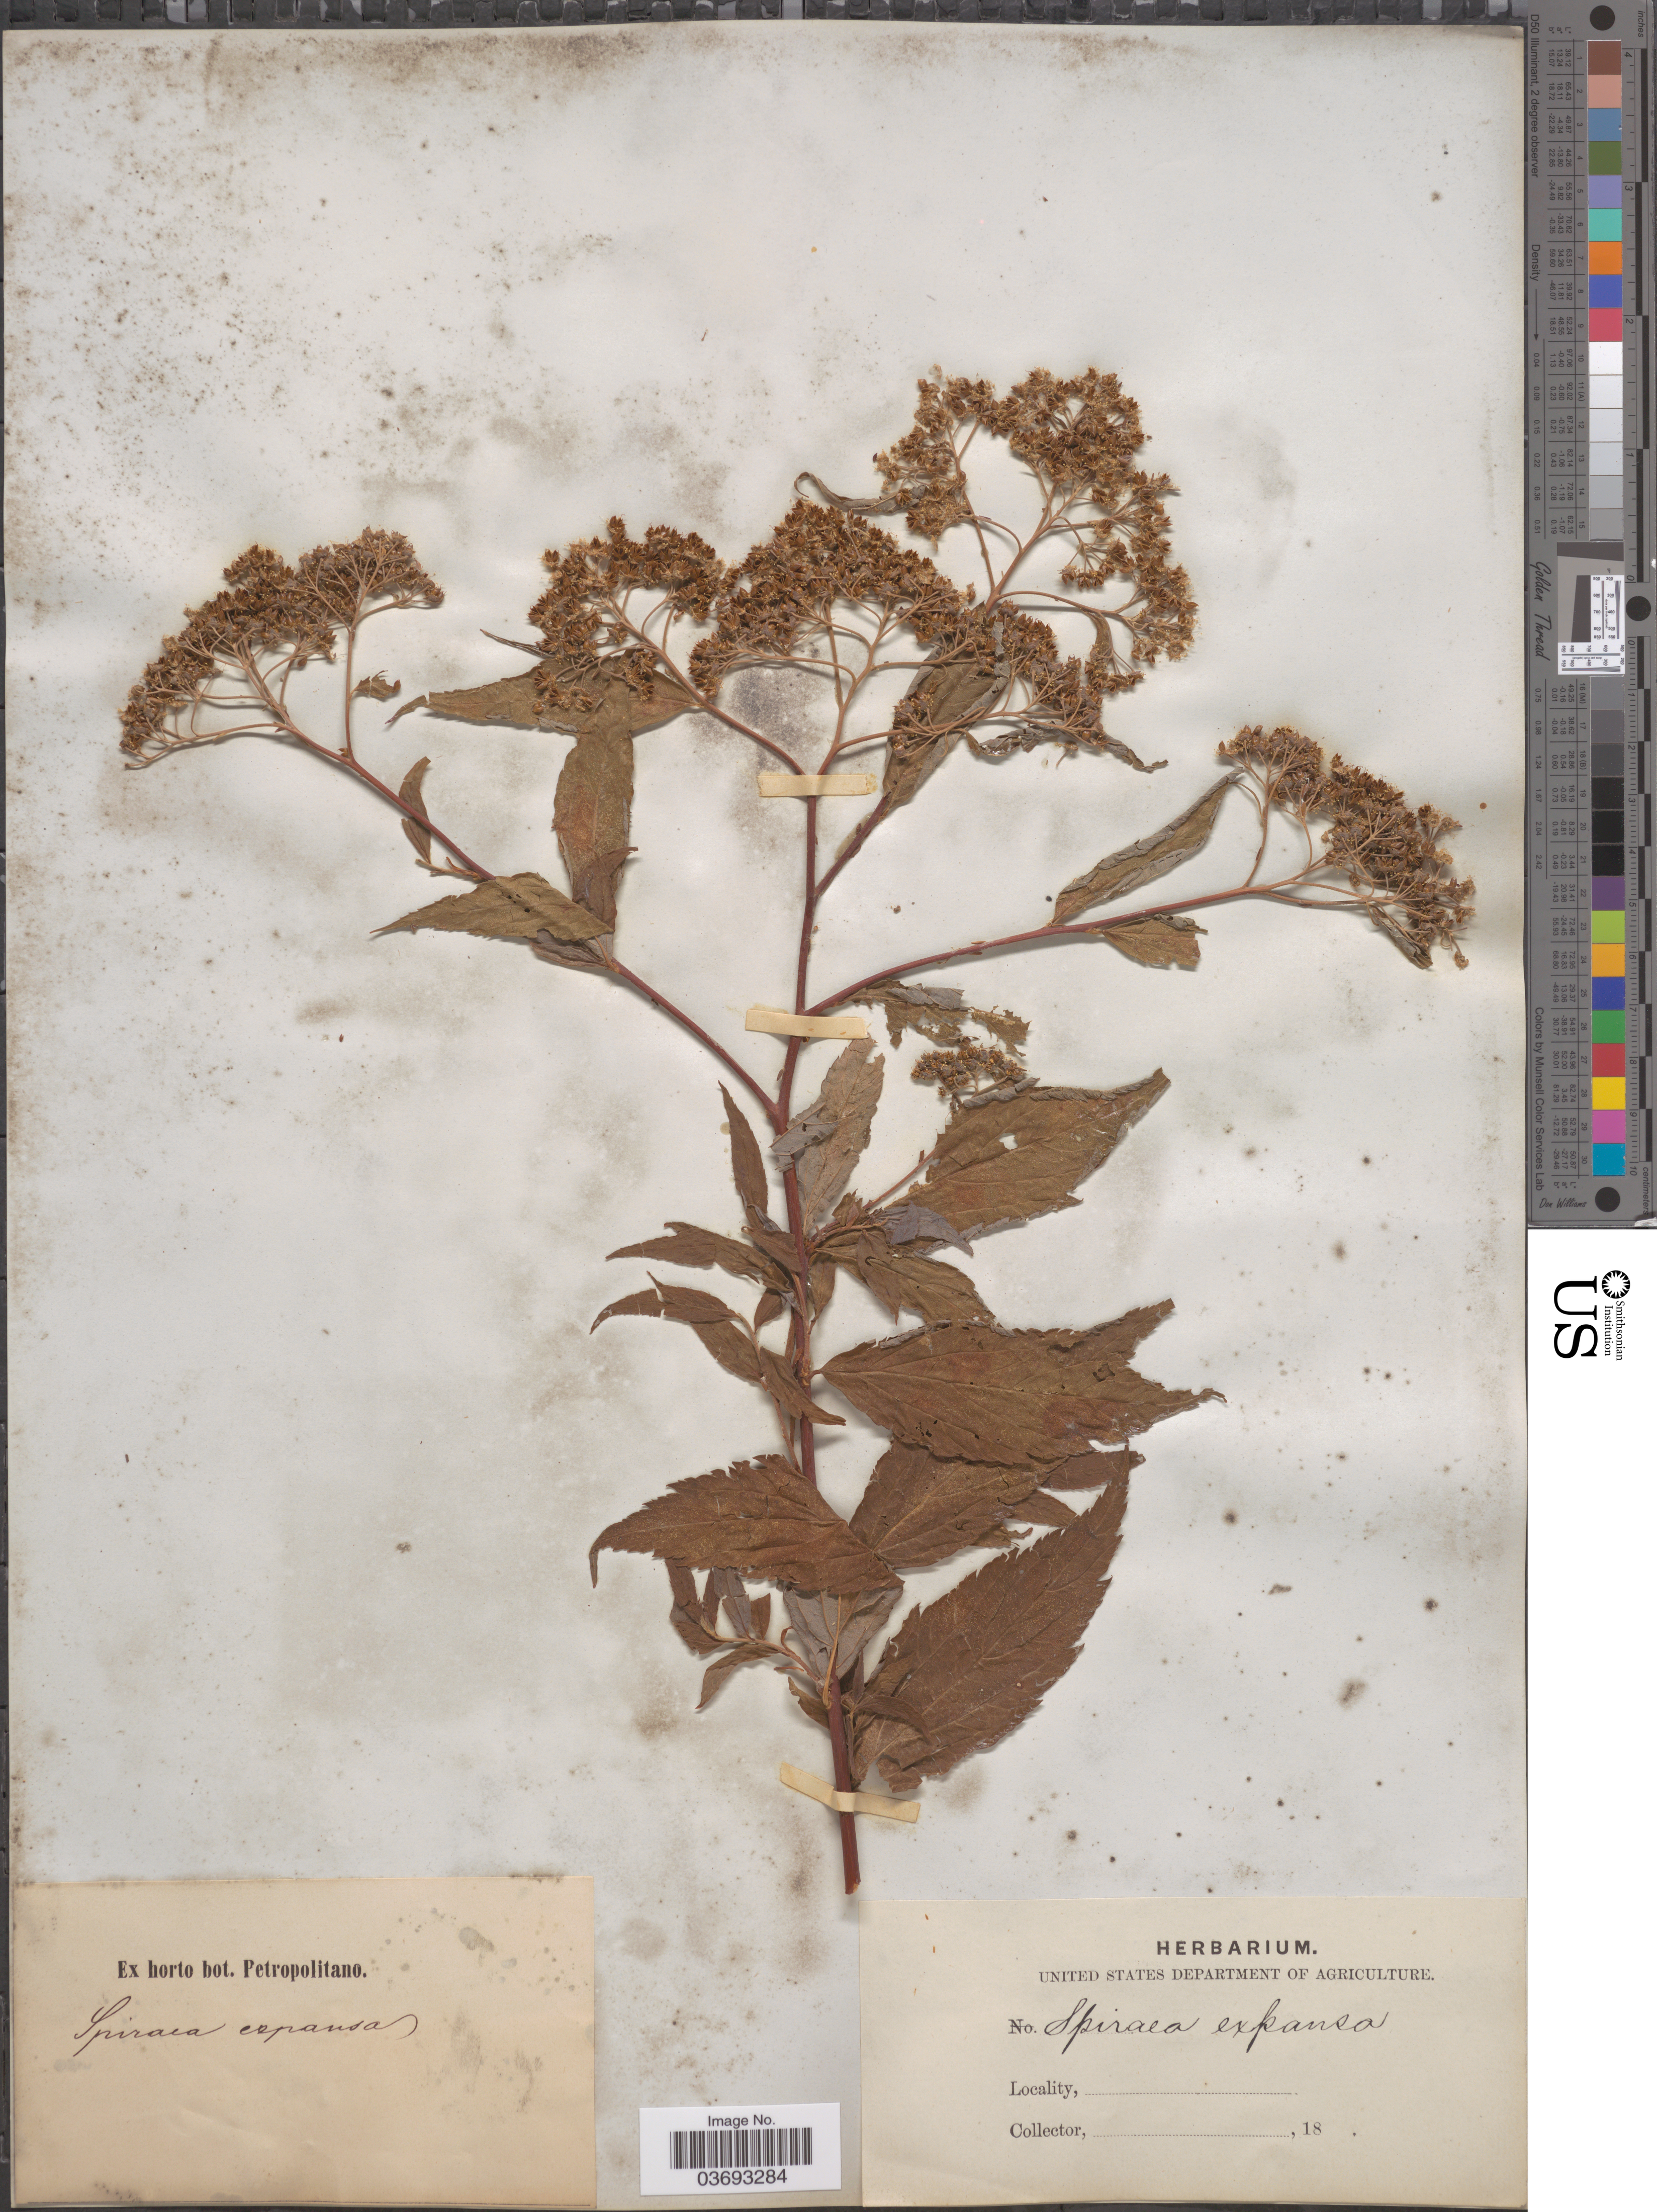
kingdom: Plantae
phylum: Tracheophyta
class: Magnoliopsida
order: Rosales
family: Rosaceae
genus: Spiraea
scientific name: Spiraea expansa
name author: Wall.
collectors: ex Horto Bot. Petropolitano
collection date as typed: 18